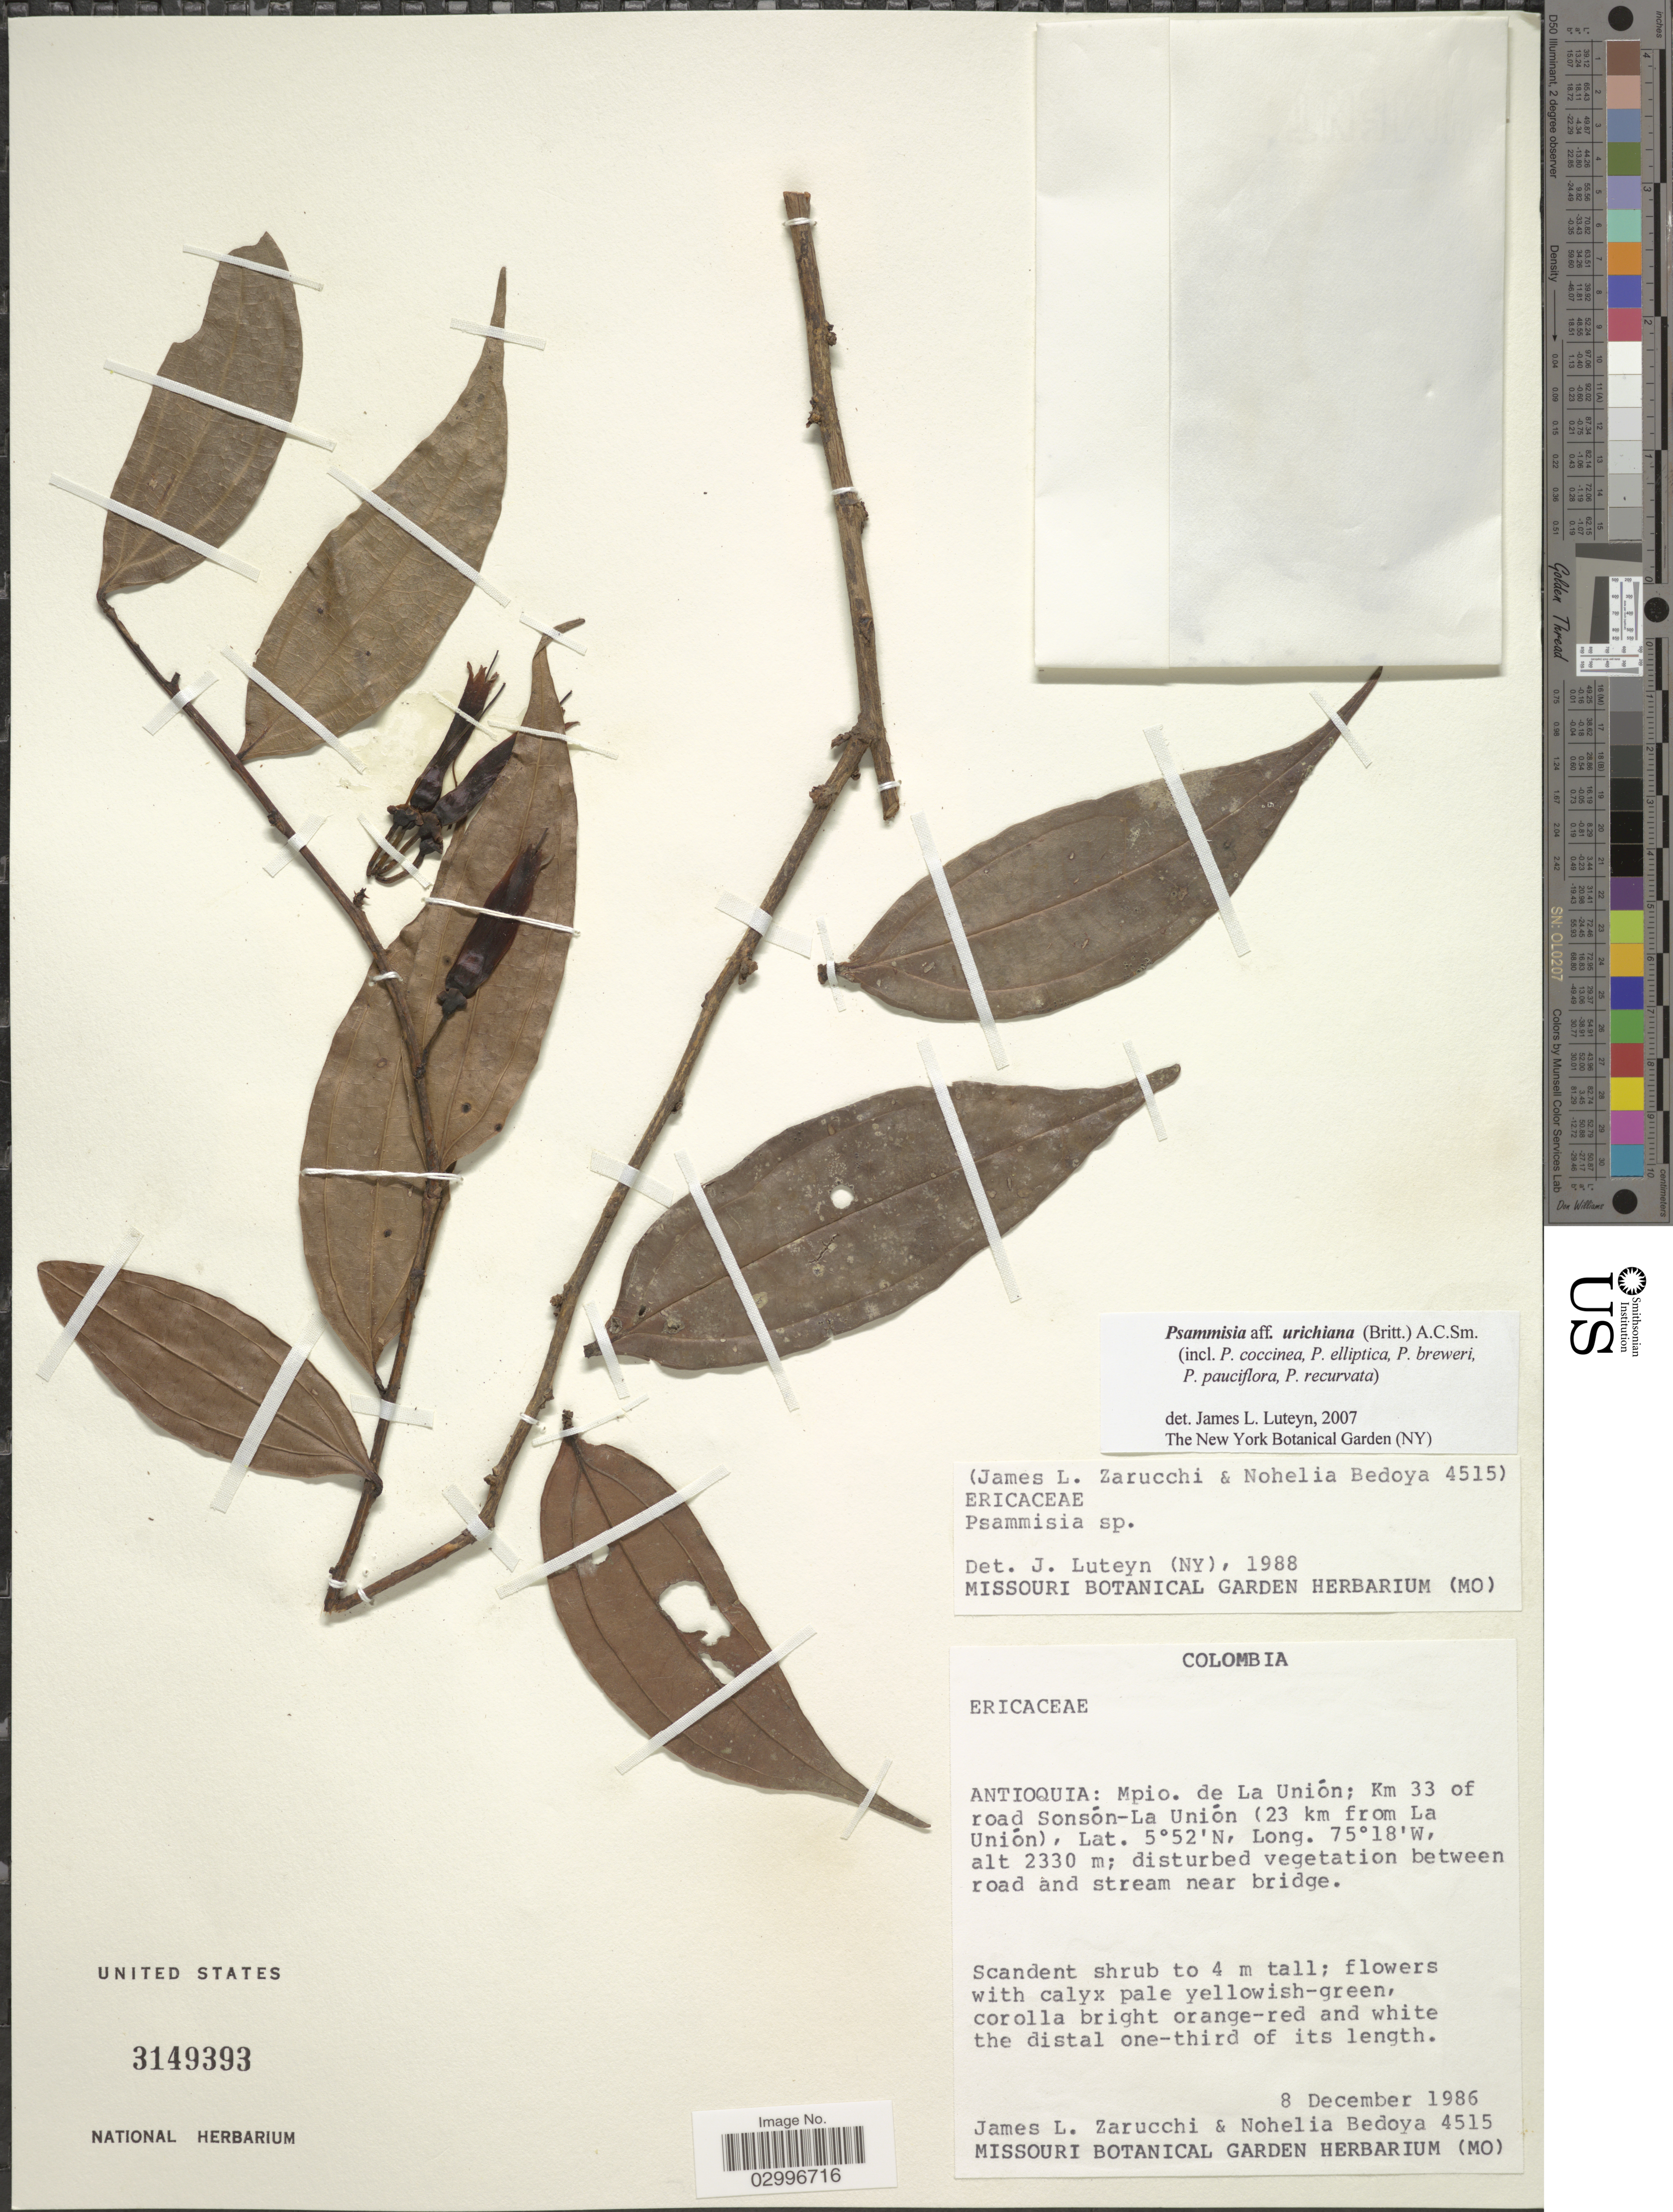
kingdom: Plantae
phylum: Tracheophyta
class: Magnoliopsida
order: Ericales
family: Ericaceae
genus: Psammisia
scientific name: Psammisia urichiana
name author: (Britton) A.C. Sm.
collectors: J. L. Zarucchi & N. Bedoya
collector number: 4515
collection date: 1986-12-08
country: Colombia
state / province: Antioquia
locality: Mpio. de La Unión; Km 33 of road Sonsón-La Unión (23 km from La Unión); disturbed vegetation between road and stream near bridge.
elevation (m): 2330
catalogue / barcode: US 3149393